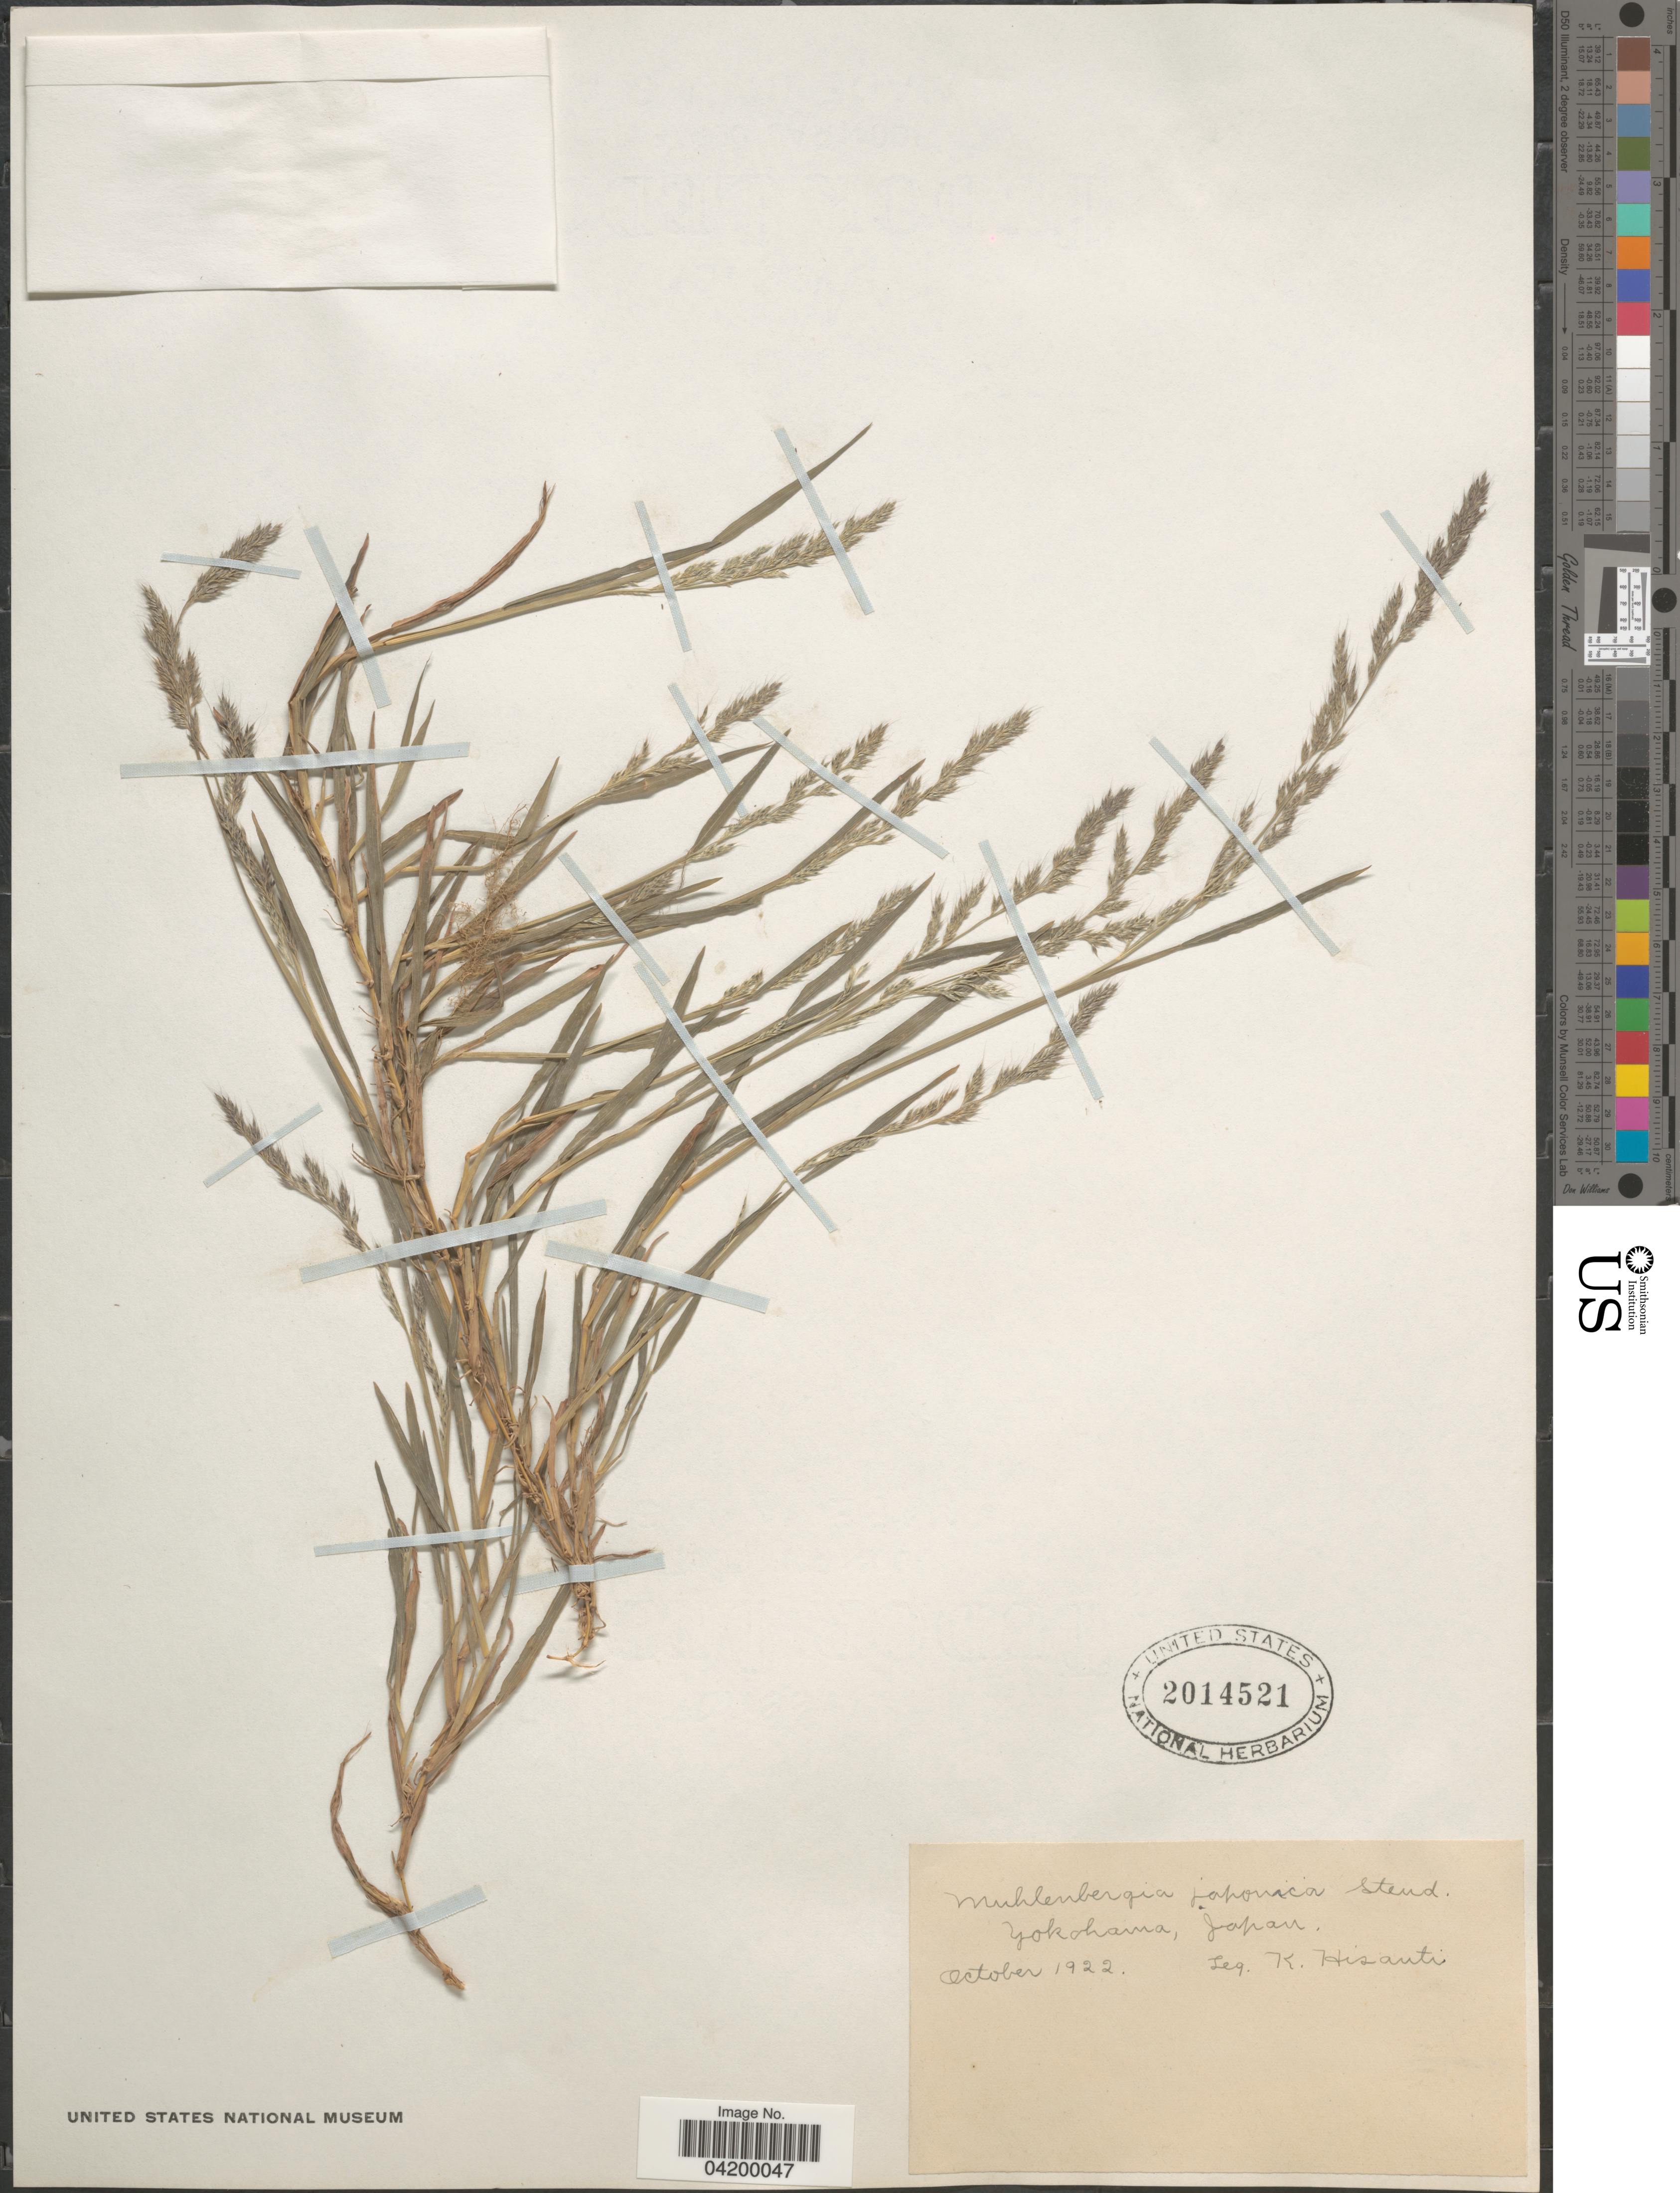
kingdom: Plantae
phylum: Tracheophyta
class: Liliopsida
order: Poales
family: Poaceae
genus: Muhlenbergia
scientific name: Muhlenbergia japonica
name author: Steud.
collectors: K. Hisauti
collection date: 1922-10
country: Japan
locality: Yokohama.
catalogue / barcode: US 2014521